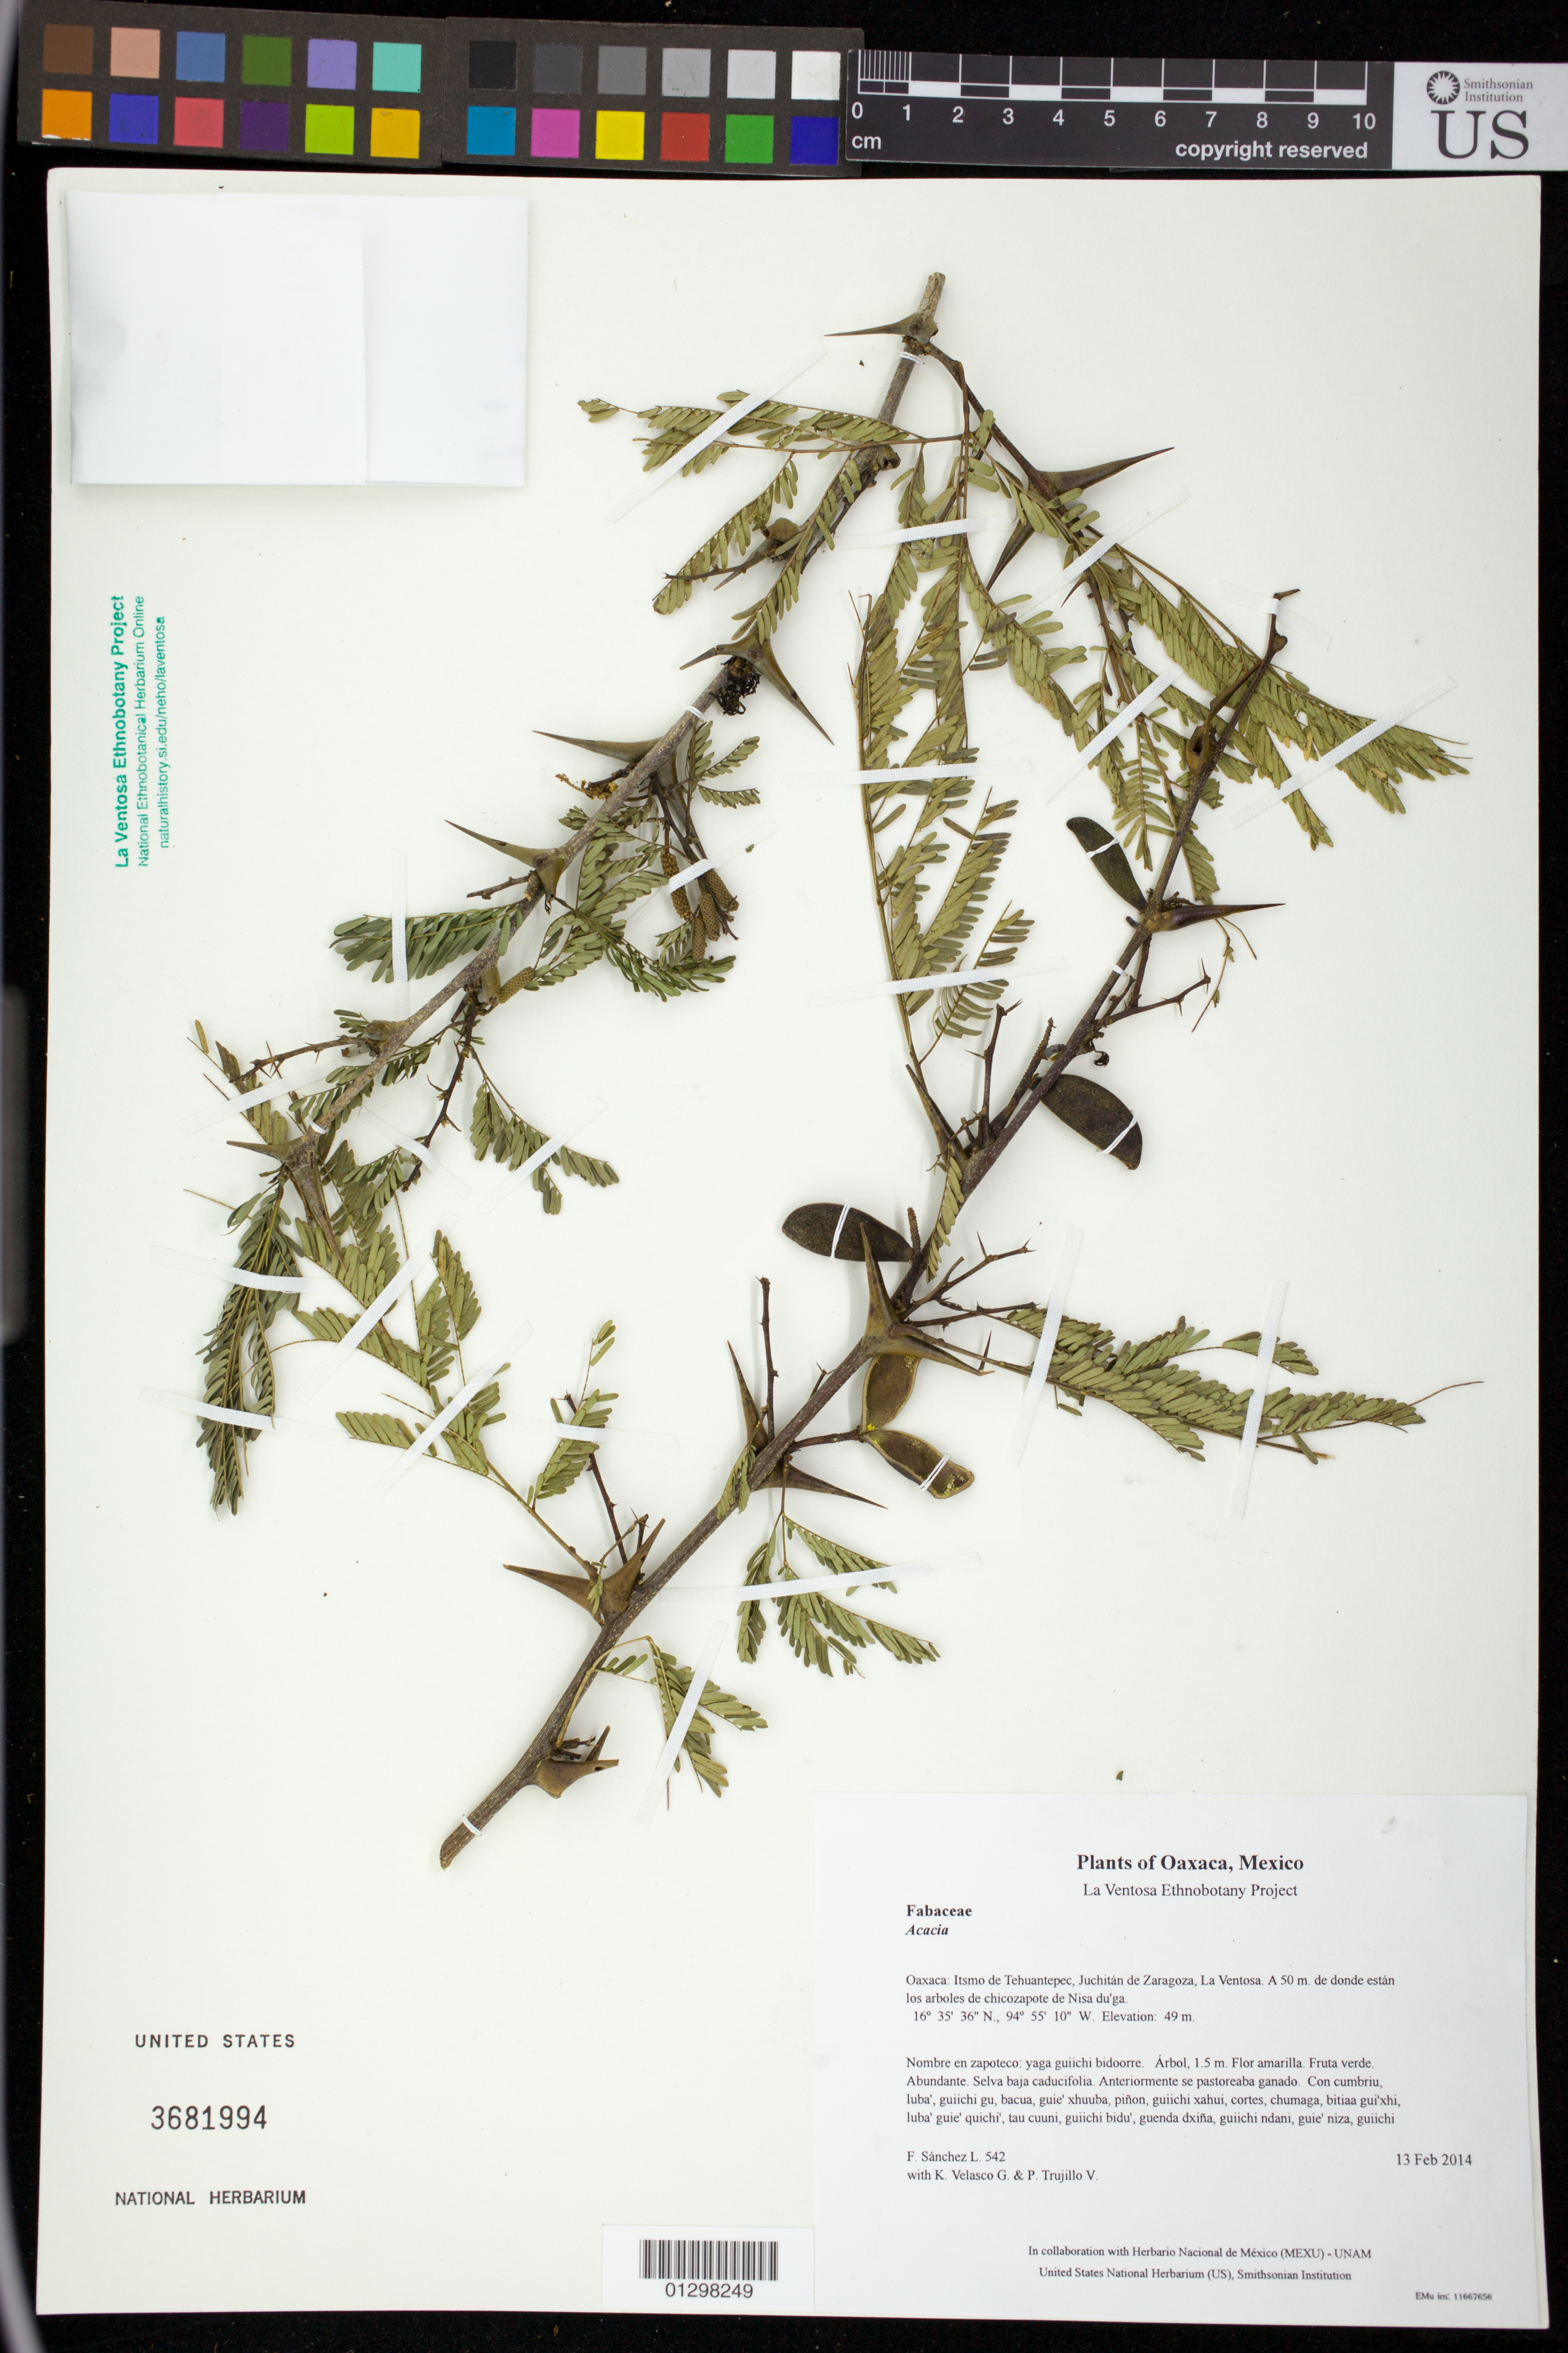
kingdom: Plantae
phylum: Tracheophyta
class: Magnoliopsida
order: Fabales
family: Fabaceae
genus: Vachellia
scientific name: Vachellia cornigera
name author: (L.) Seigler & Ebinger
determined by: Radosavljevic, Aleksandar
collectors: F. Sánchez L., K. Velasco G. & P. Trujillo V.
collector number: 542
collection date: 2014-02-13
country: Mexico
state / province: Oaxaca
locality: Itsmo de Tehuantepec, Juchitán de Zaragoza, La Ventosa. A 50 m. de donde están los arboles de chicozapote de Nisa du'ga.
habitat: Selva baja caducifolia. Anteriormente se pastoreaba ganado.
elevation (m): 49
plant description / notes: JEBOT, MEXU, SIPI, US; Yaga. 1.5 m. Guie' naguchi. Cuaananaxhi naga'. Stale.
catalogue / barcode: US 3681994